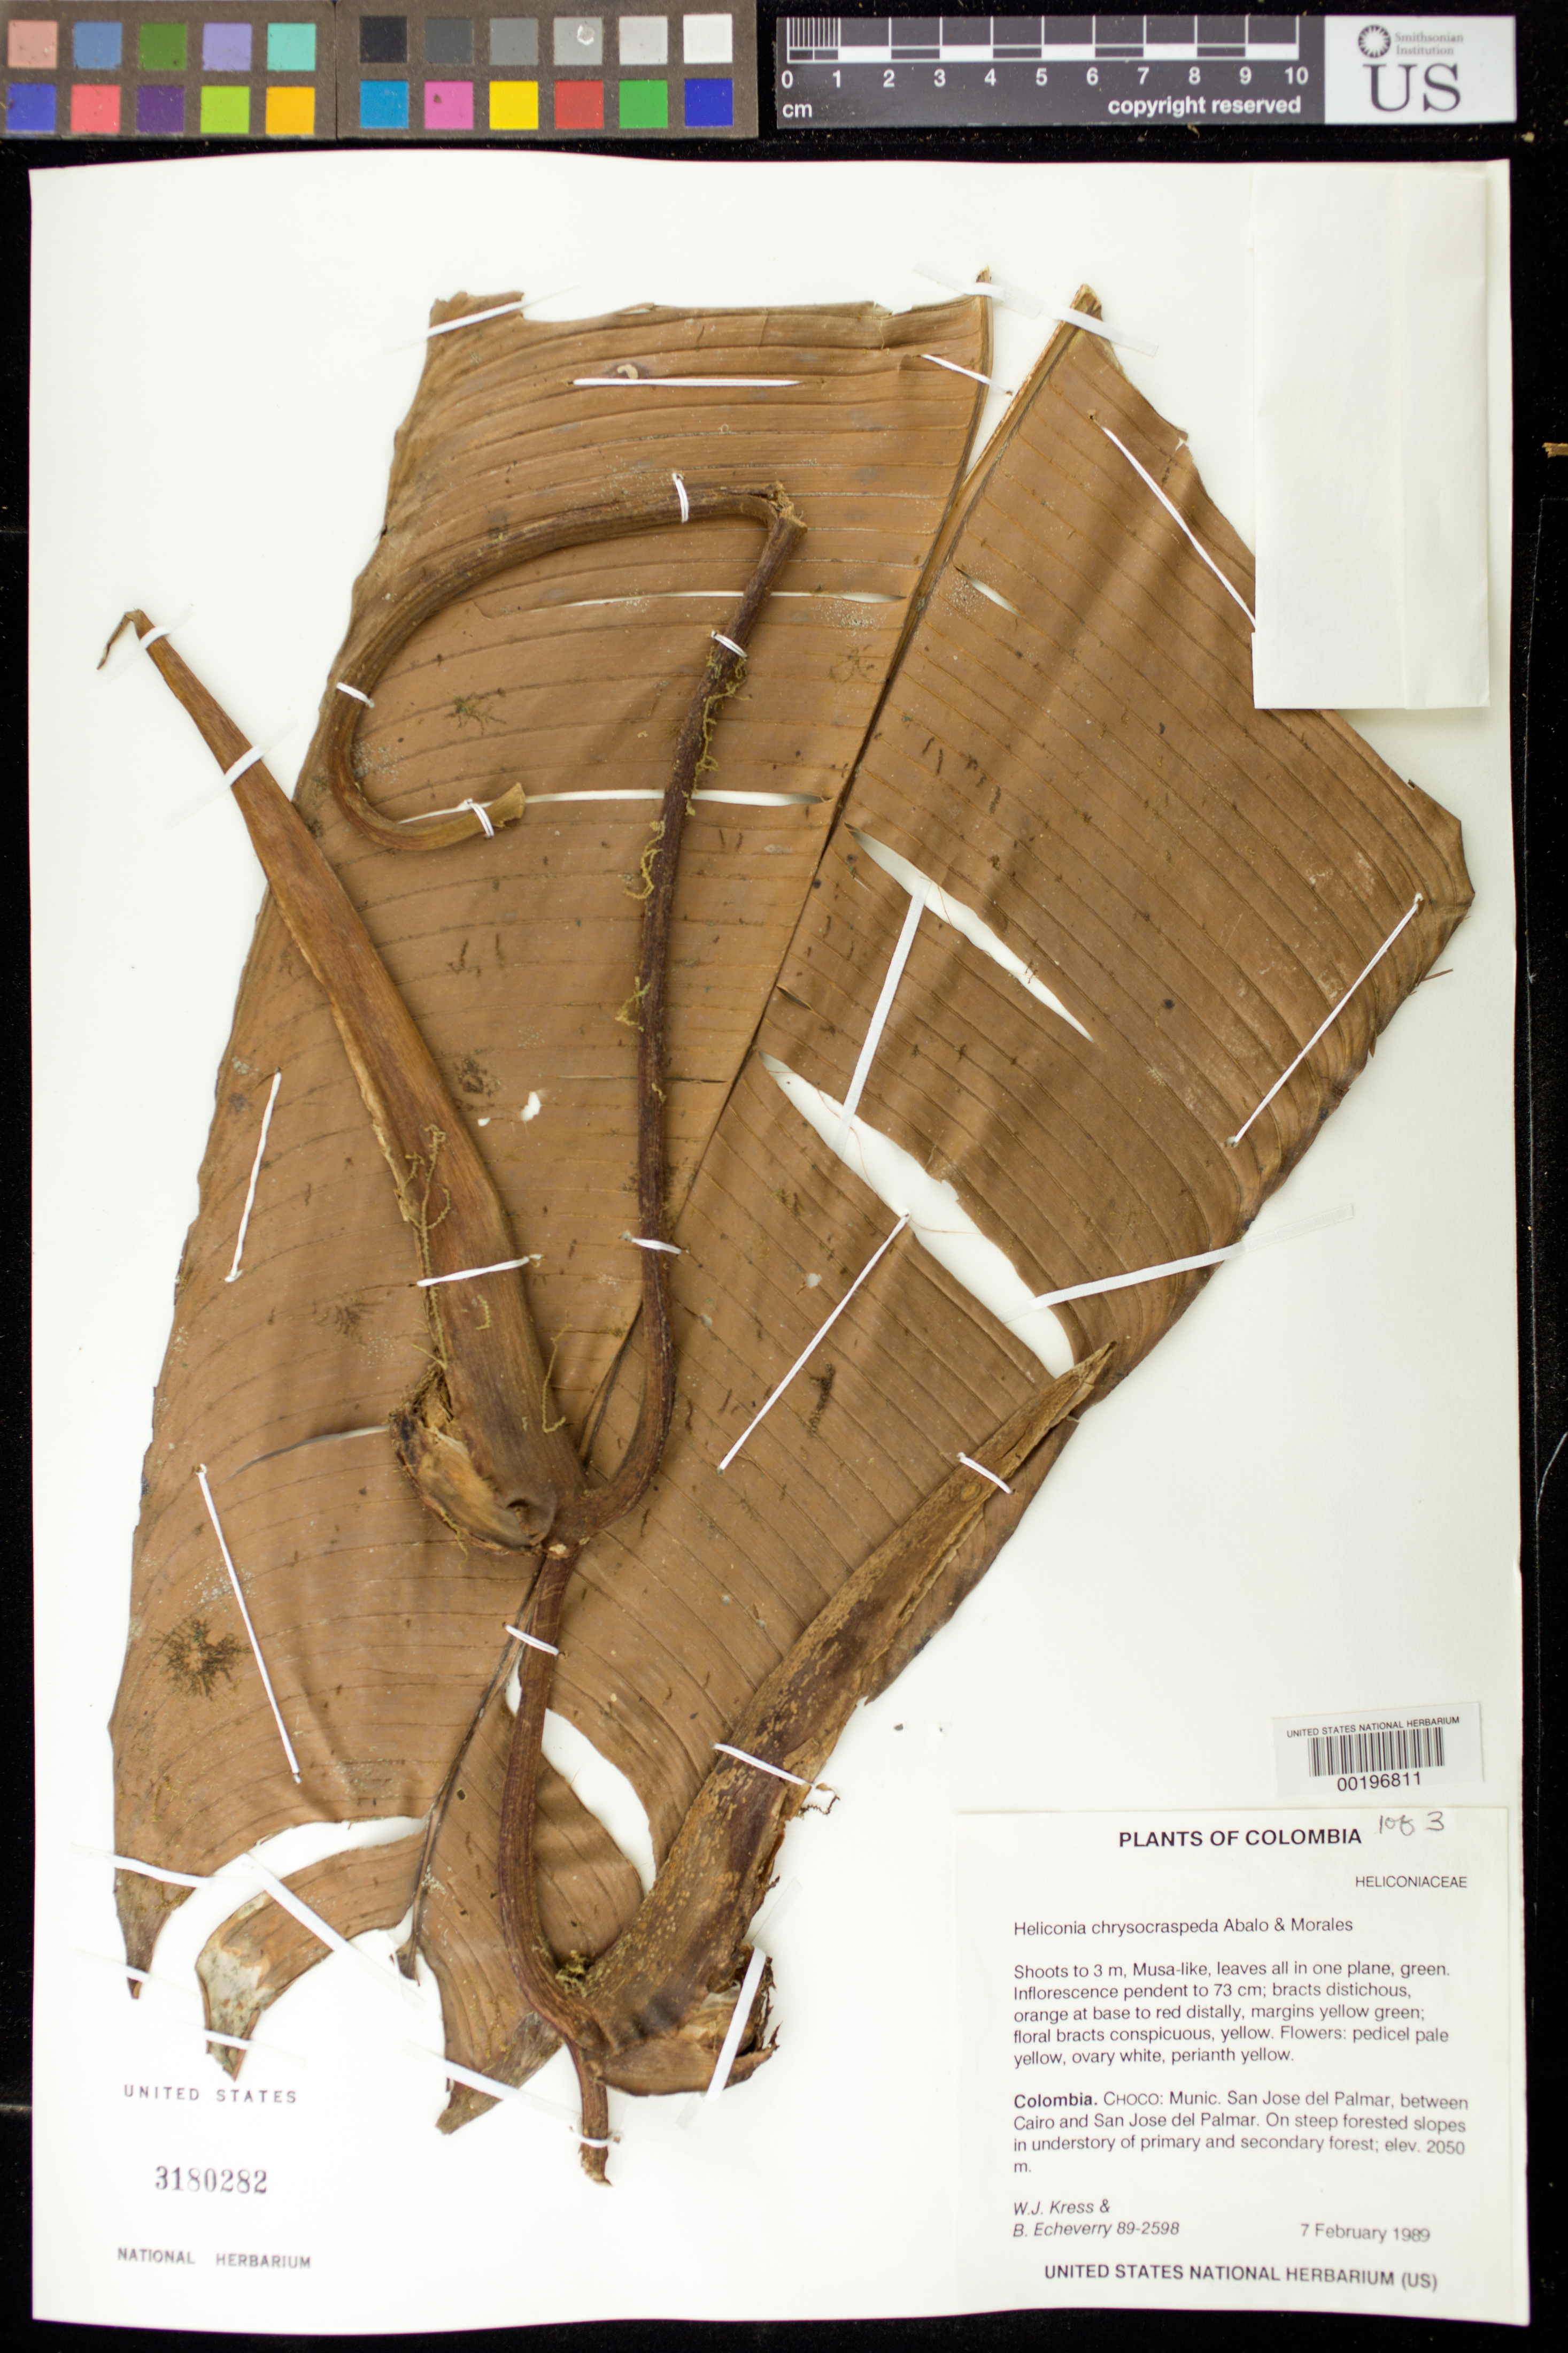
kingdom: Plantae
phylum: Tracheophyta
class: Liliopsida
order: Zingiberales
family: Heliconiaceae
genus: Heliconia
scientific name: Heliconia chrysocraspeda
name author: Abalo & G. Morales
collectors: W. J. Kress & B. Echeverry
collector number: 89-2598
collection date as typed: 07 Feb 1989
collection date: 1989-02-07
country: Colombia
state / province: Chocó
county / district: San José Del Palmar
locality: Municp. San Jose del Palmar, between Cairo and San Jose del Palmar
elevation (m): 2050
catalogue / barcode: US 3180282